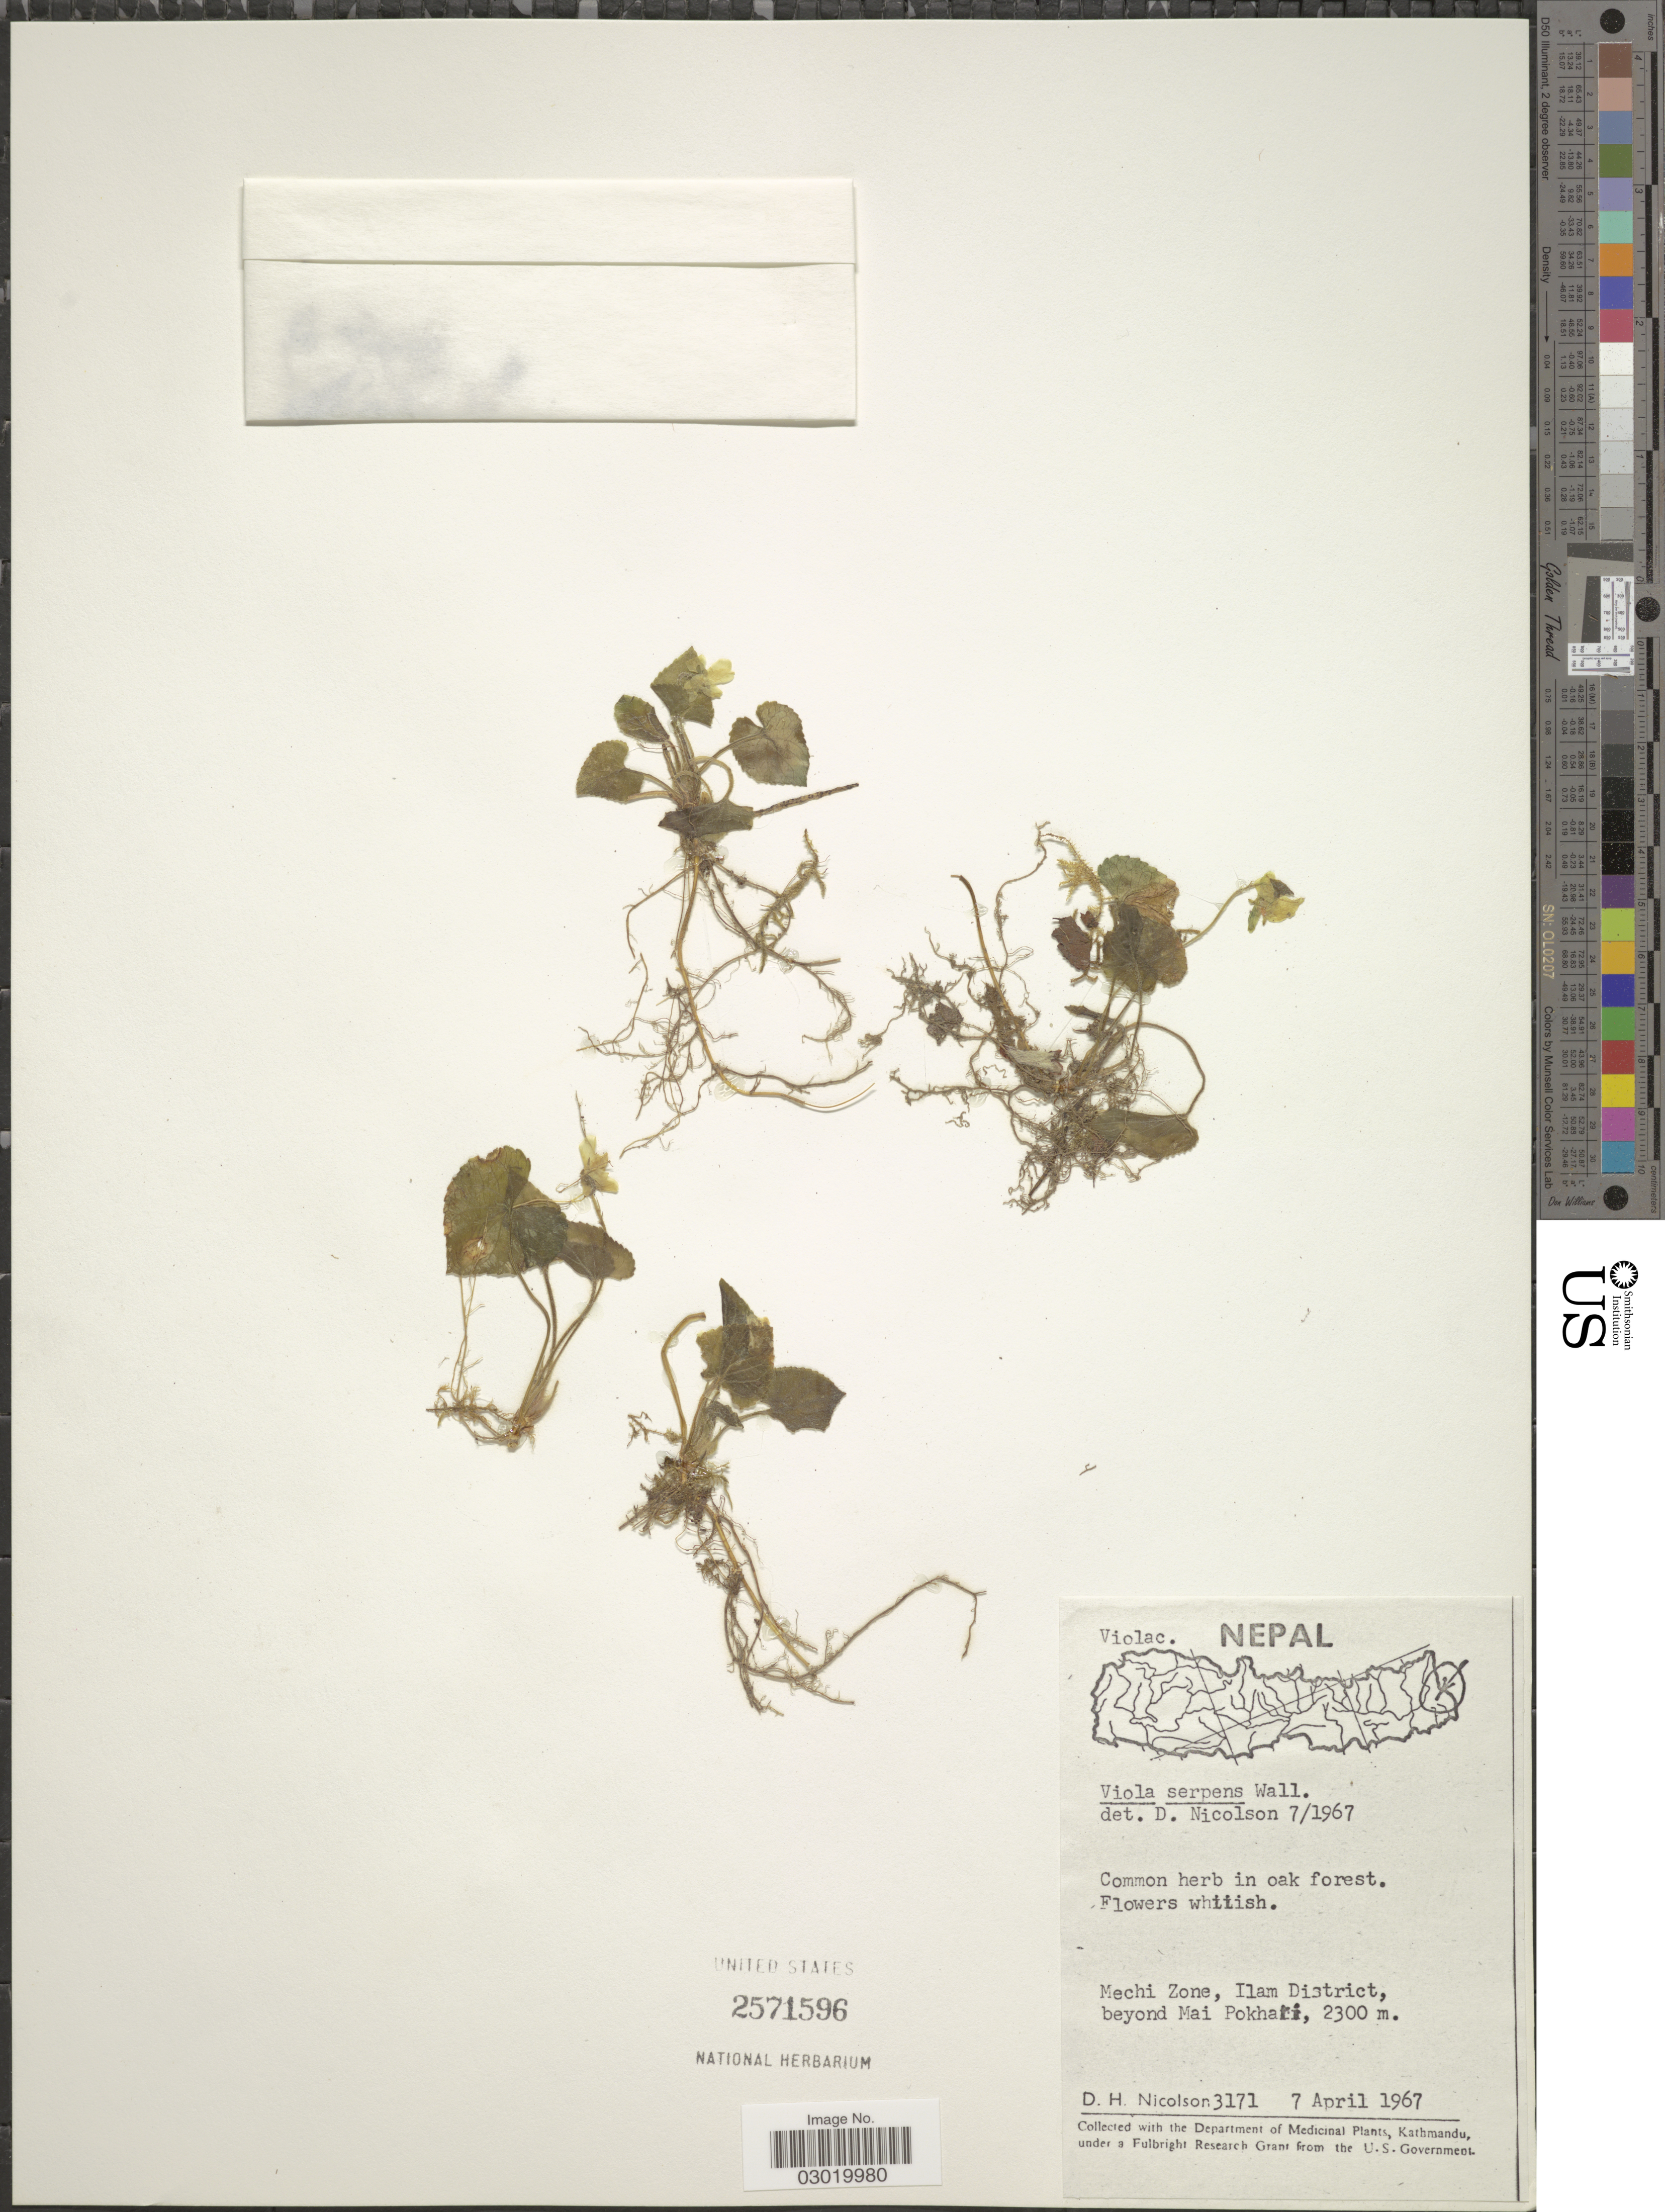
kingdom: Plantae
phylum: Tracheophyta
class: Magnoliopsida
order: Malpighiales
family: Violaceae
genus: Viola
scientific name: Viola pilosa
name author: Blume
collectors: D. H. Nicolson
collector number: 3171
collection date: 1967-04-07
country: Nepal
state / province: Mechi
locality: Mechi Zone, Ilam District, beyond Mai Pokhati.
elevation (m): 2300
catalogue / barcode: US 2571596